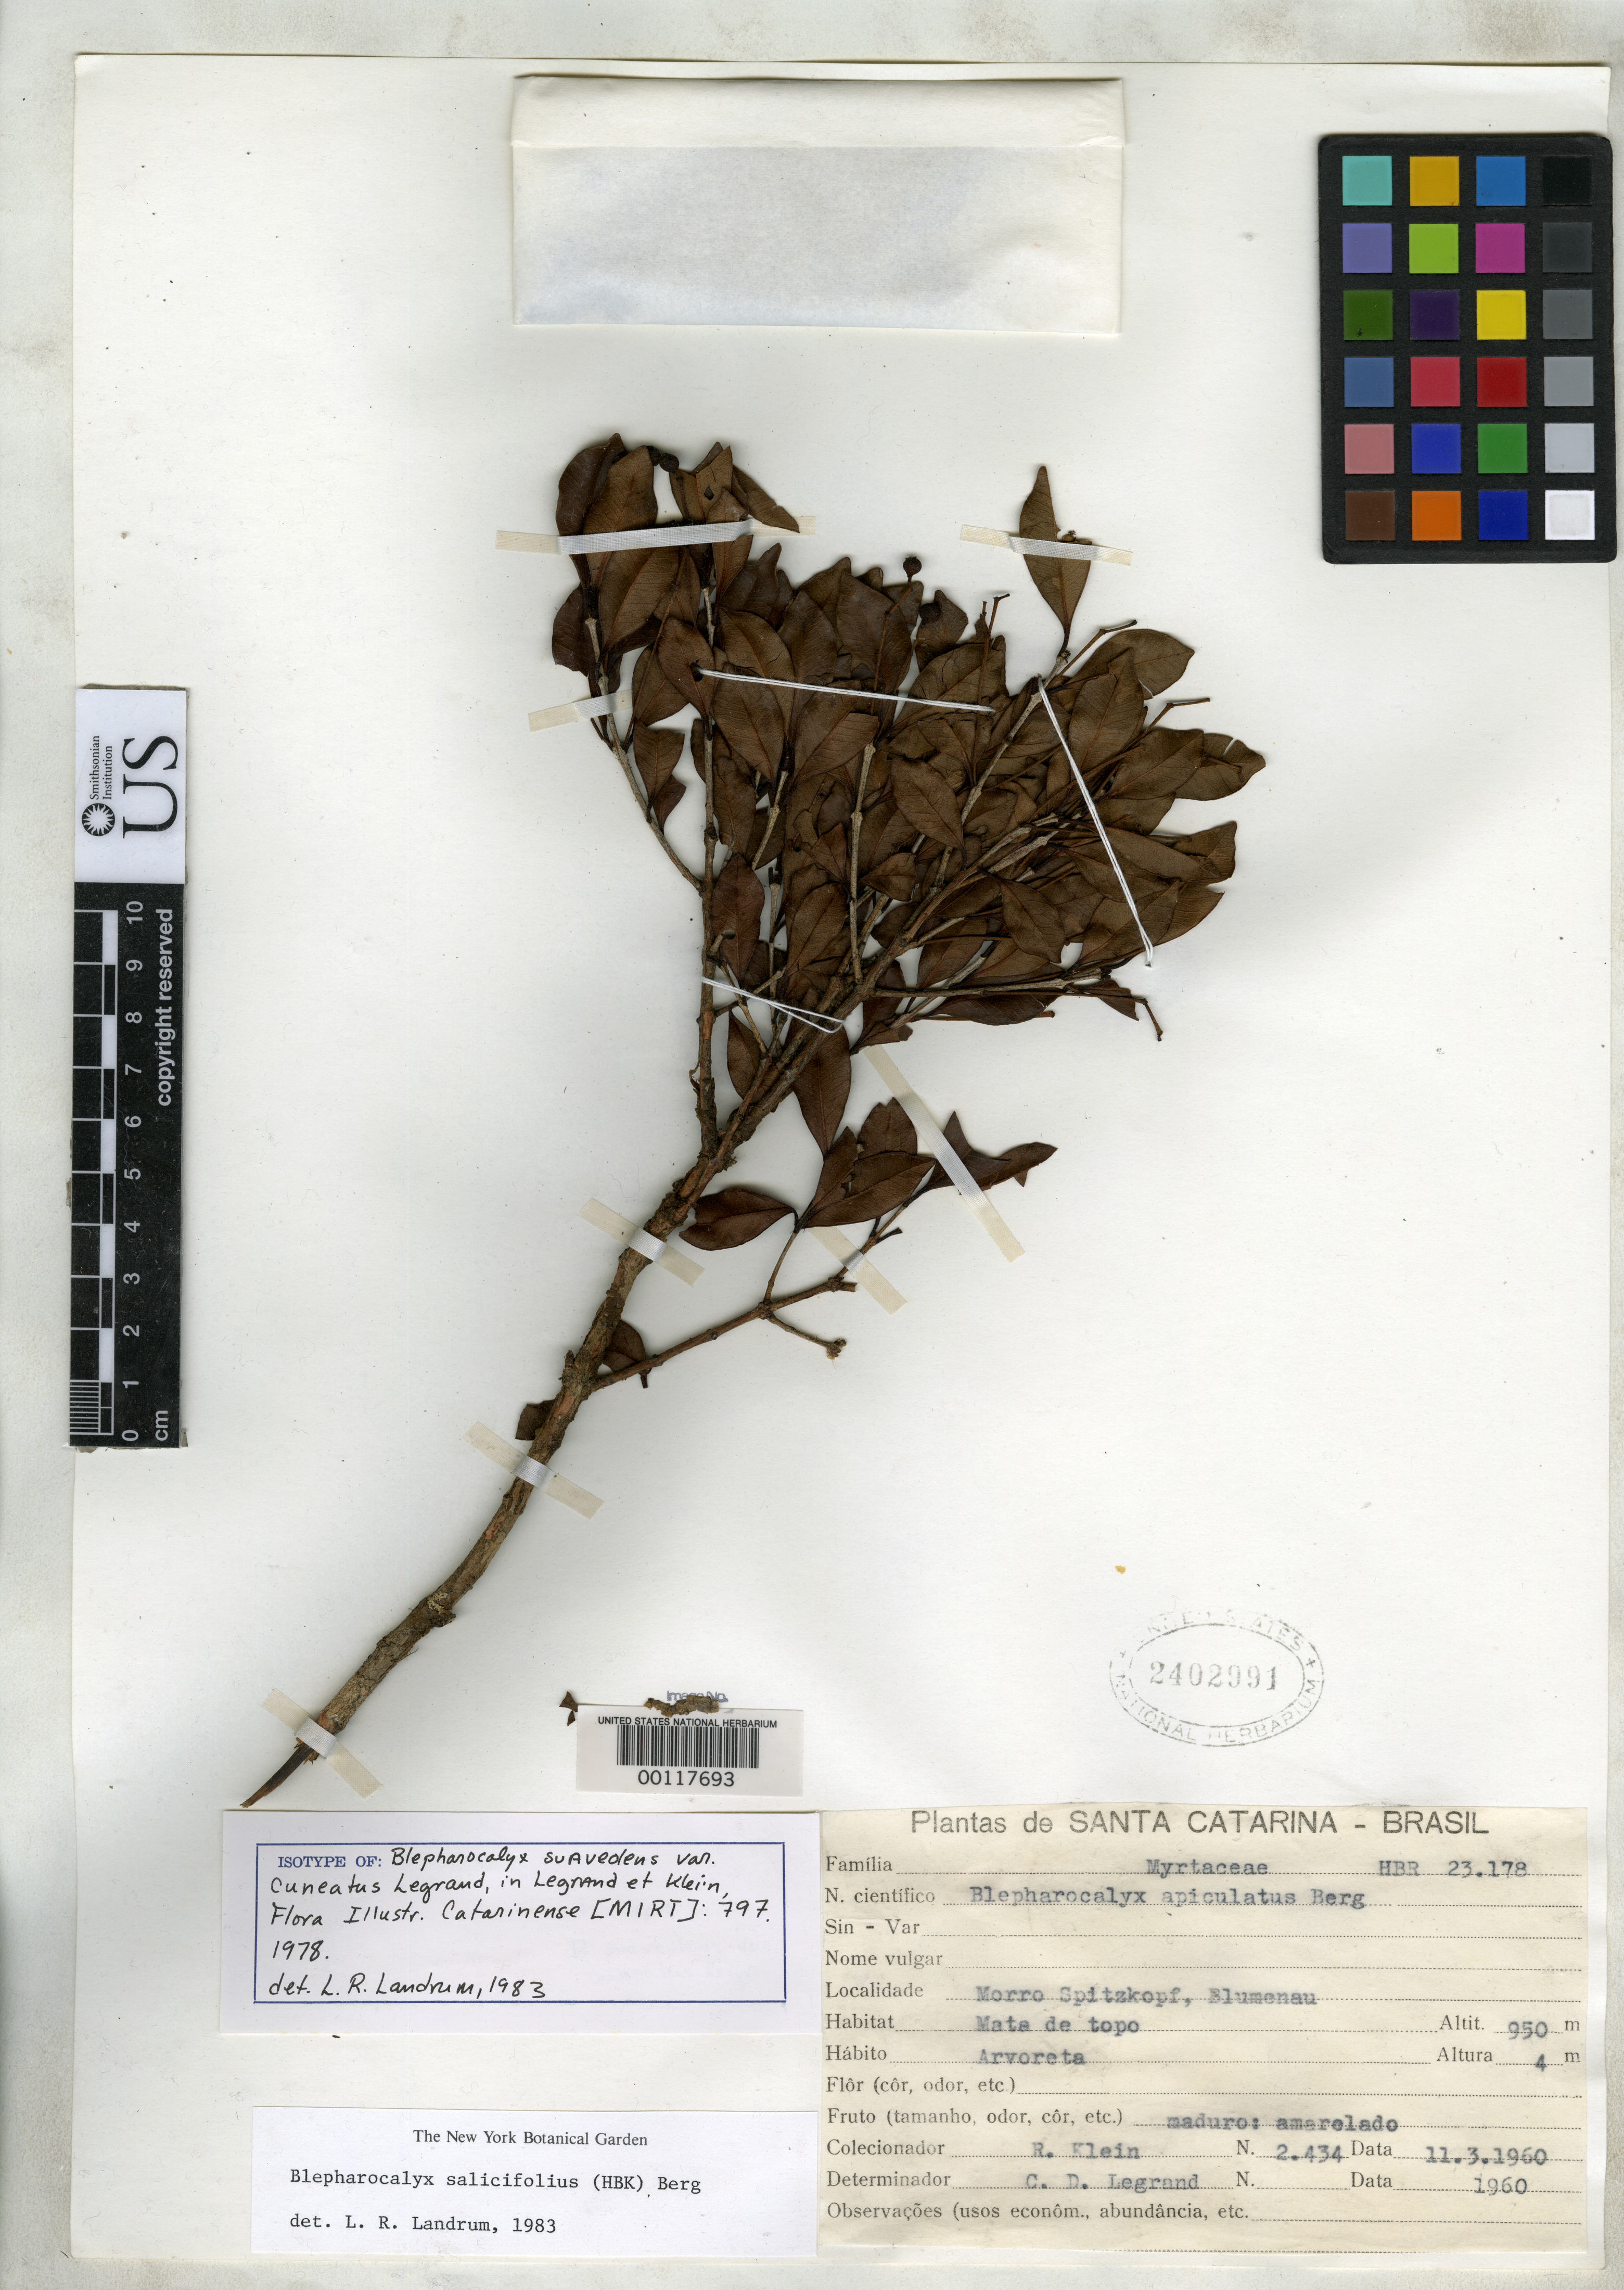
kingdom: Plantae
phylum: Tracheophyta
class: Magnoliopsida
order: Myrtales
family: Myrtaceae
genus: Blepharocalyx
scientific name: Blepharocalyx suaveolens var. cuneatus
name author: D. Legrand in D. Legrand & R.M. Klein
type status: Isotype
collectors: R. M. Klein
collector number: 2434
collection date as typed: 11 Mar 1960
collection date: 1960-03-11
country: Brazil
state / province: Santa Catarina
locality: Morro Spitzkopf.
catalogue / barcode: US 2402991